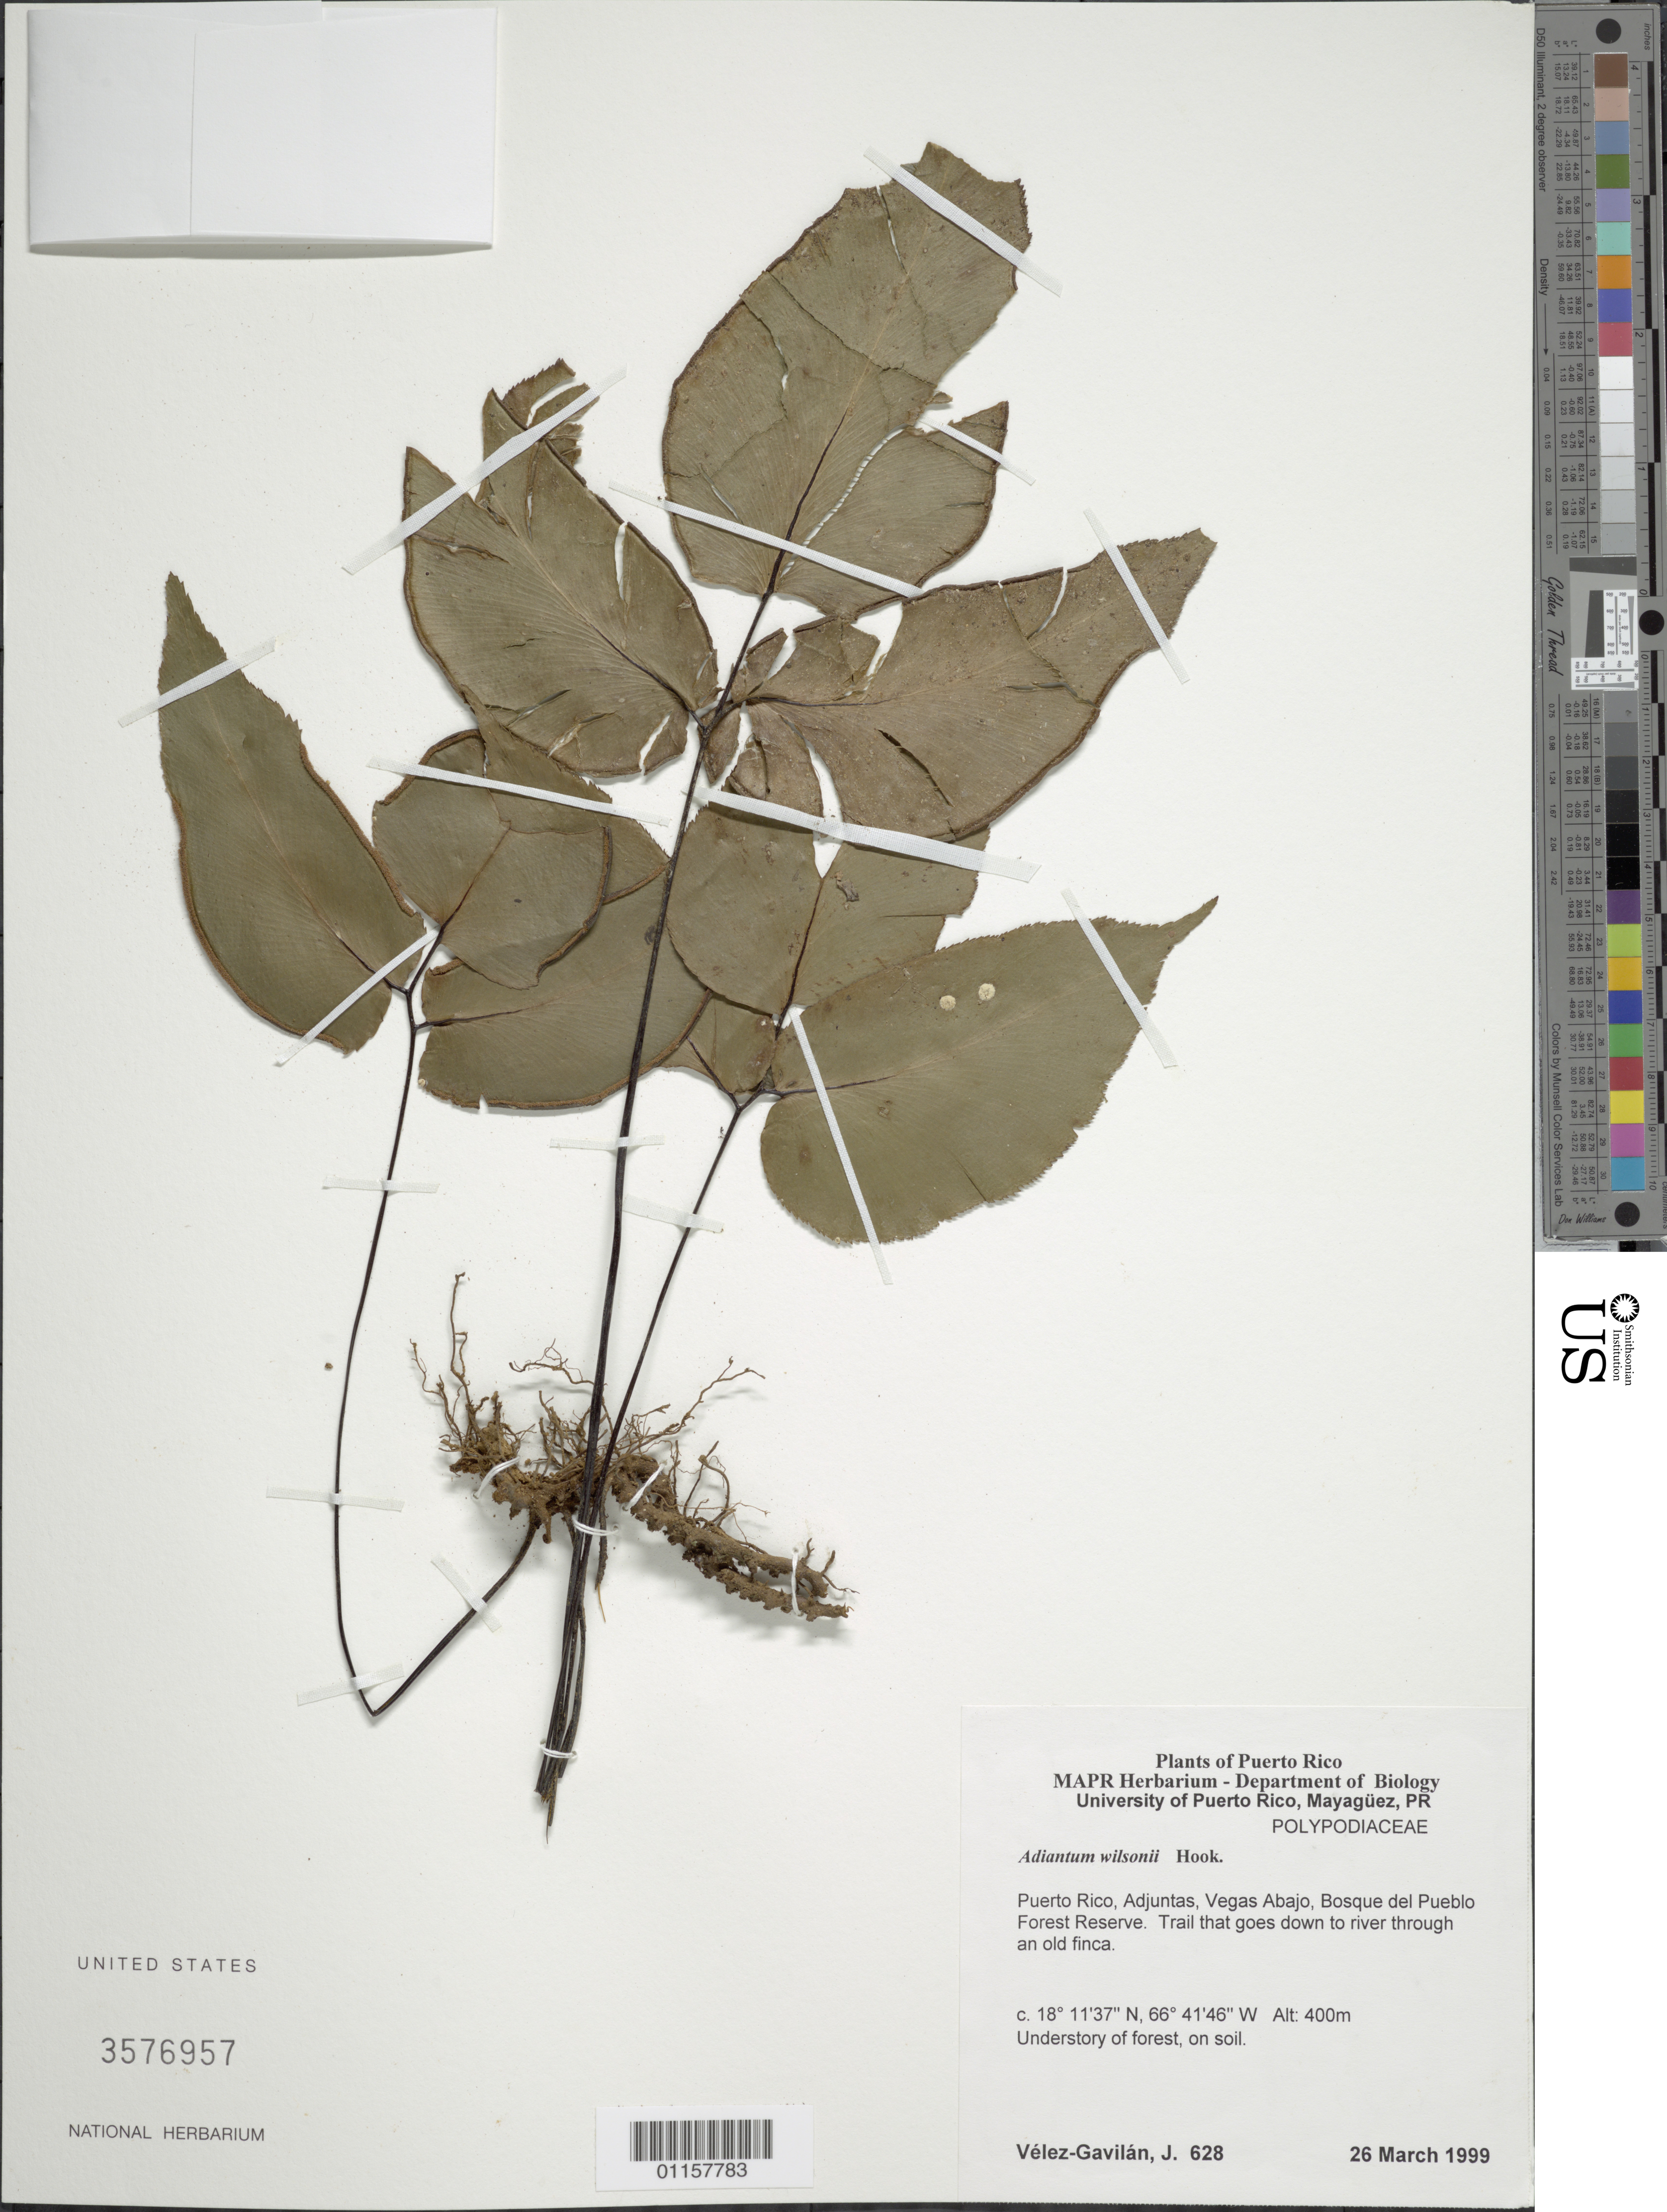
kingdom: Plantae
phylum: Tracheophyta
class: Polypodiopsida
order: Polypodiales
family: Pteridaceae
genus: Adiantum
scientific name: Adiantum wilsonii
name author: Hook.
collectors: J. Vélez-Gavilán & F. López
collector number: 628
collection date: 1999-03-26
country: Puerto Rico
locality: Adjuntas, Vegas Abajo, Bosque del Pueblo Forest Reserve. Trail down to river.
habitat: Understory of forest, on soil. Trail that goes down to river throughan old finca.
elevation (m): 400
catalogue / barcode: US 3576957